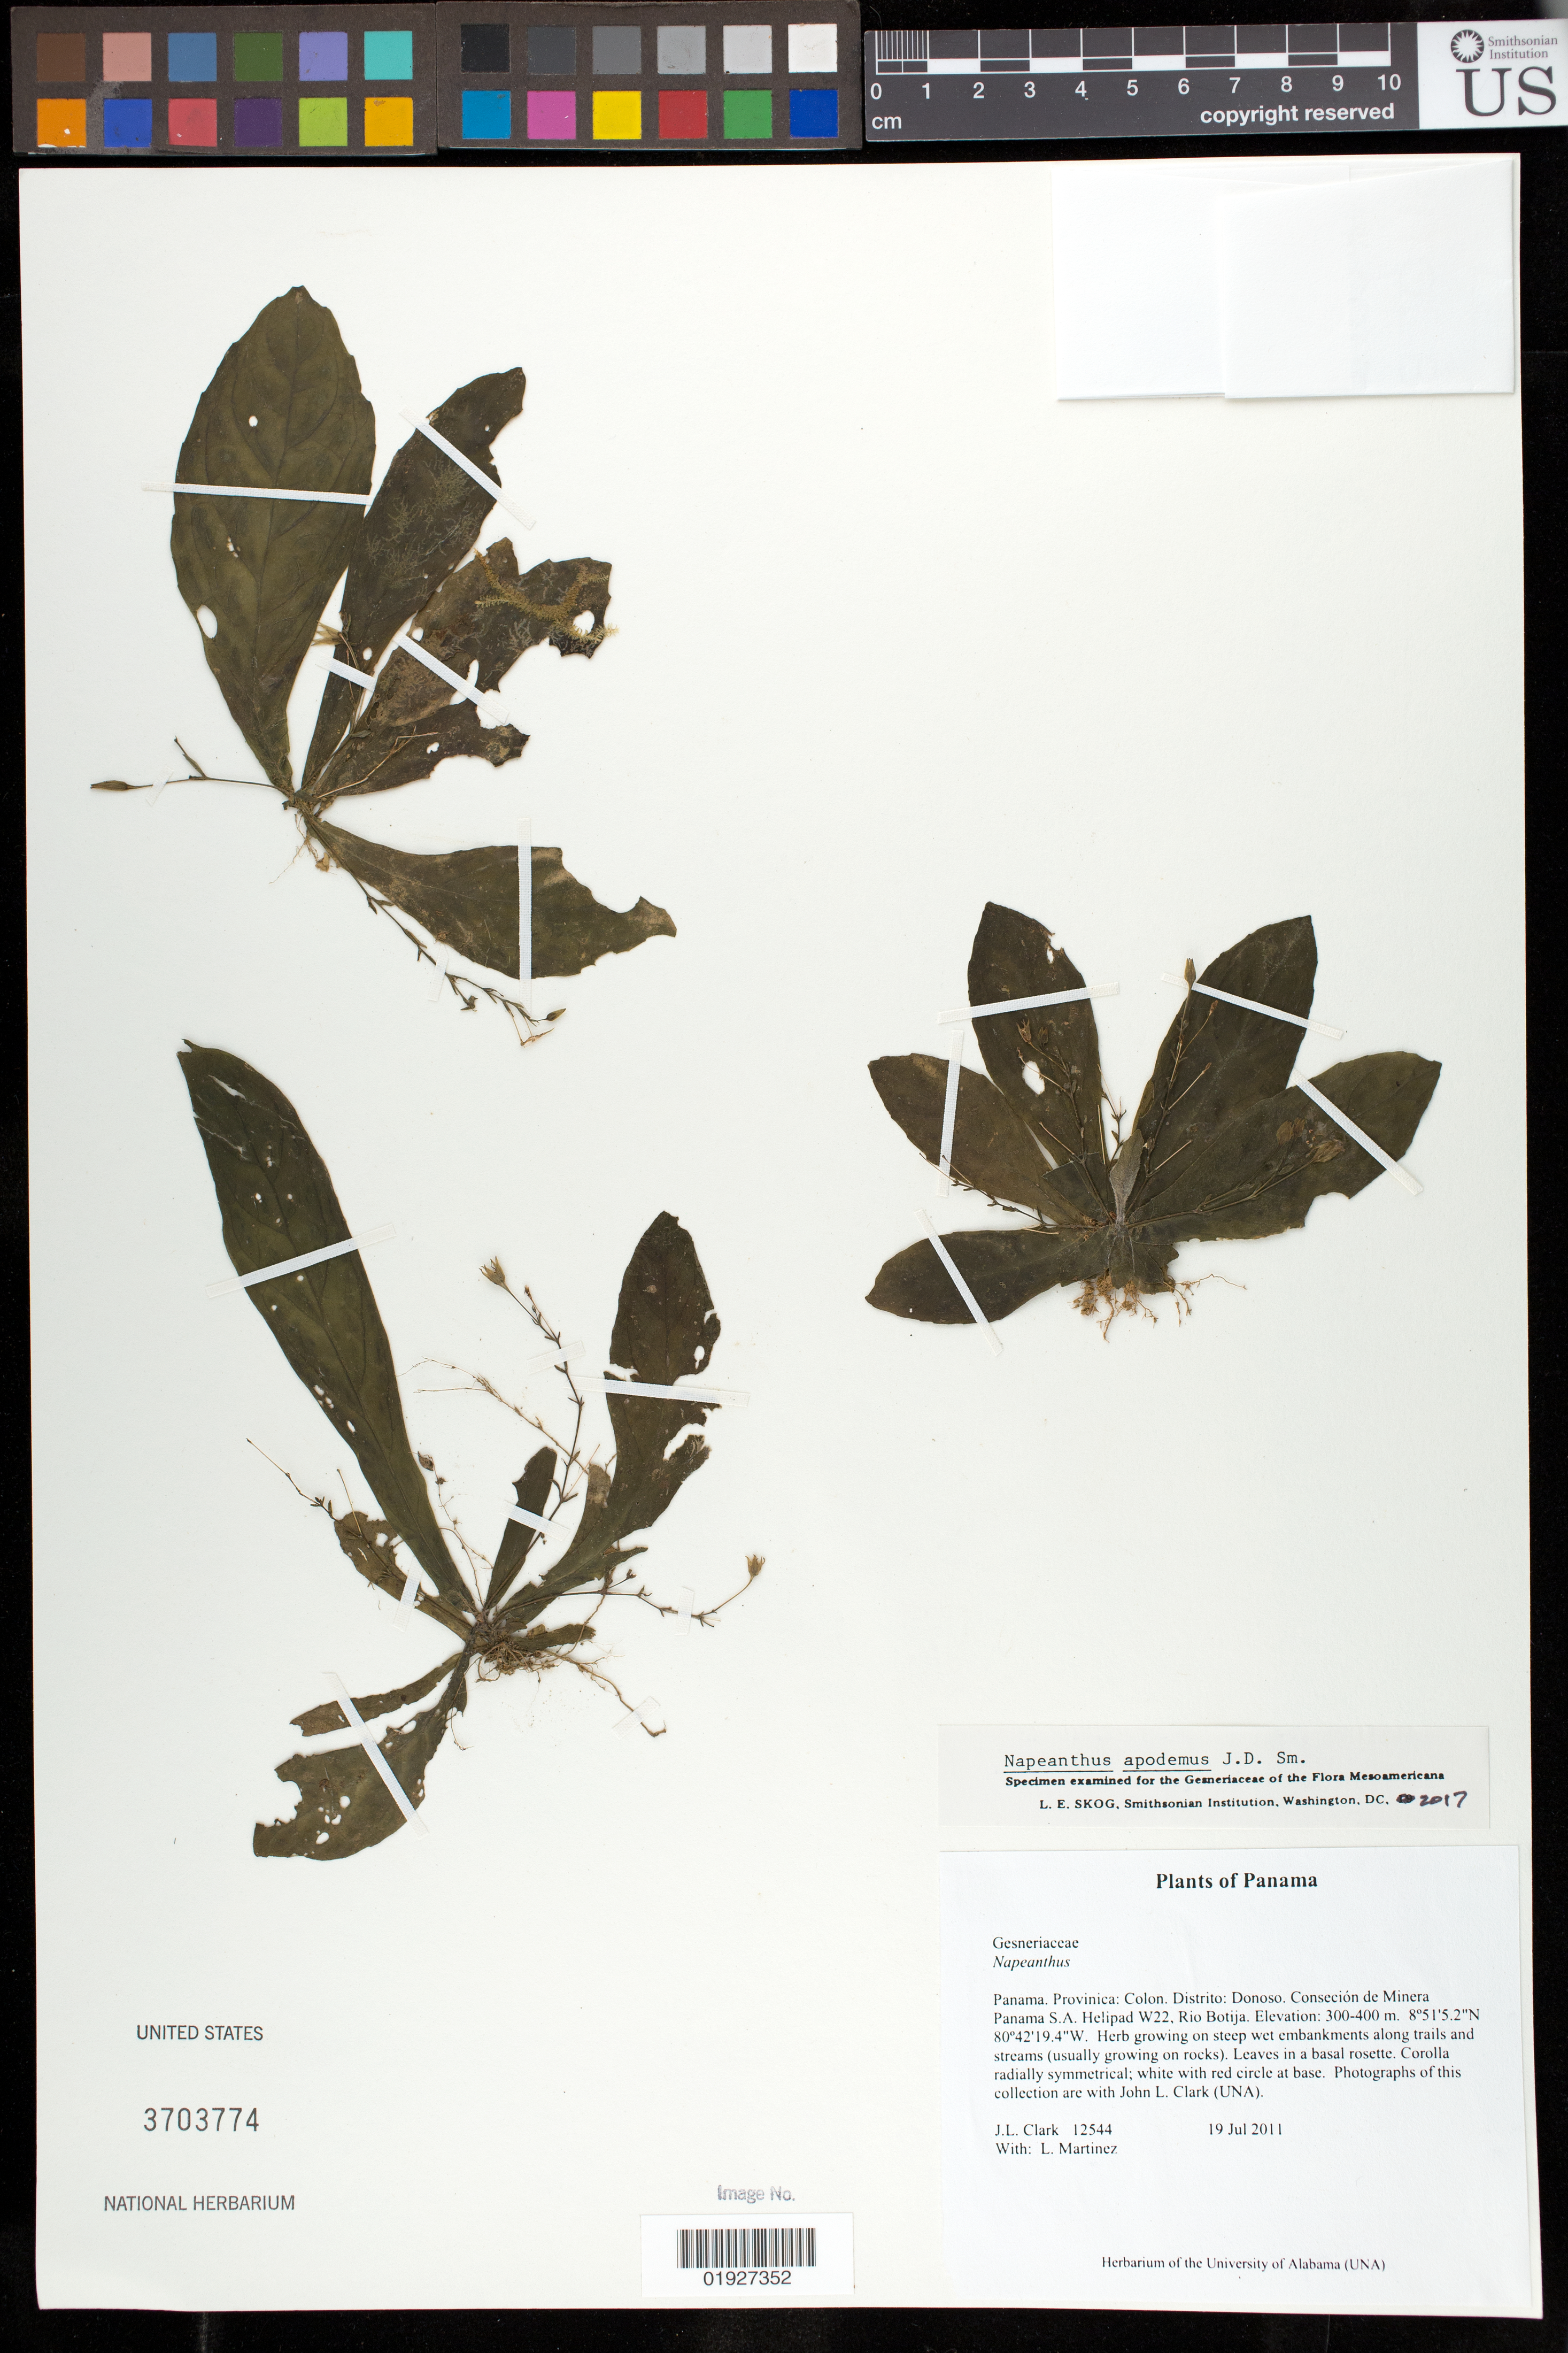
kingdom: Plantae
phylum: Tracheophyta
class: Magnoliopsida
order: Lamiales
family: Gesneriaceae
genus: Napeanthus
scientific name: Napeanthus apodemus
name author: Donn. Sm.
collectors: J. L. Clark & L. Martinez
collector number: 12544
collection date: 2011-07-19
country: Panama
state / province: Colón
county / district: Donoso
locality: Conseción de Minera Panama S.A. Helipad W22, Rio Botija.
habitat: Growing on steep wet embankments along trails and streams (usually growing on rocks).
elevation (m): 300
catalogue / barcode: US 3703774